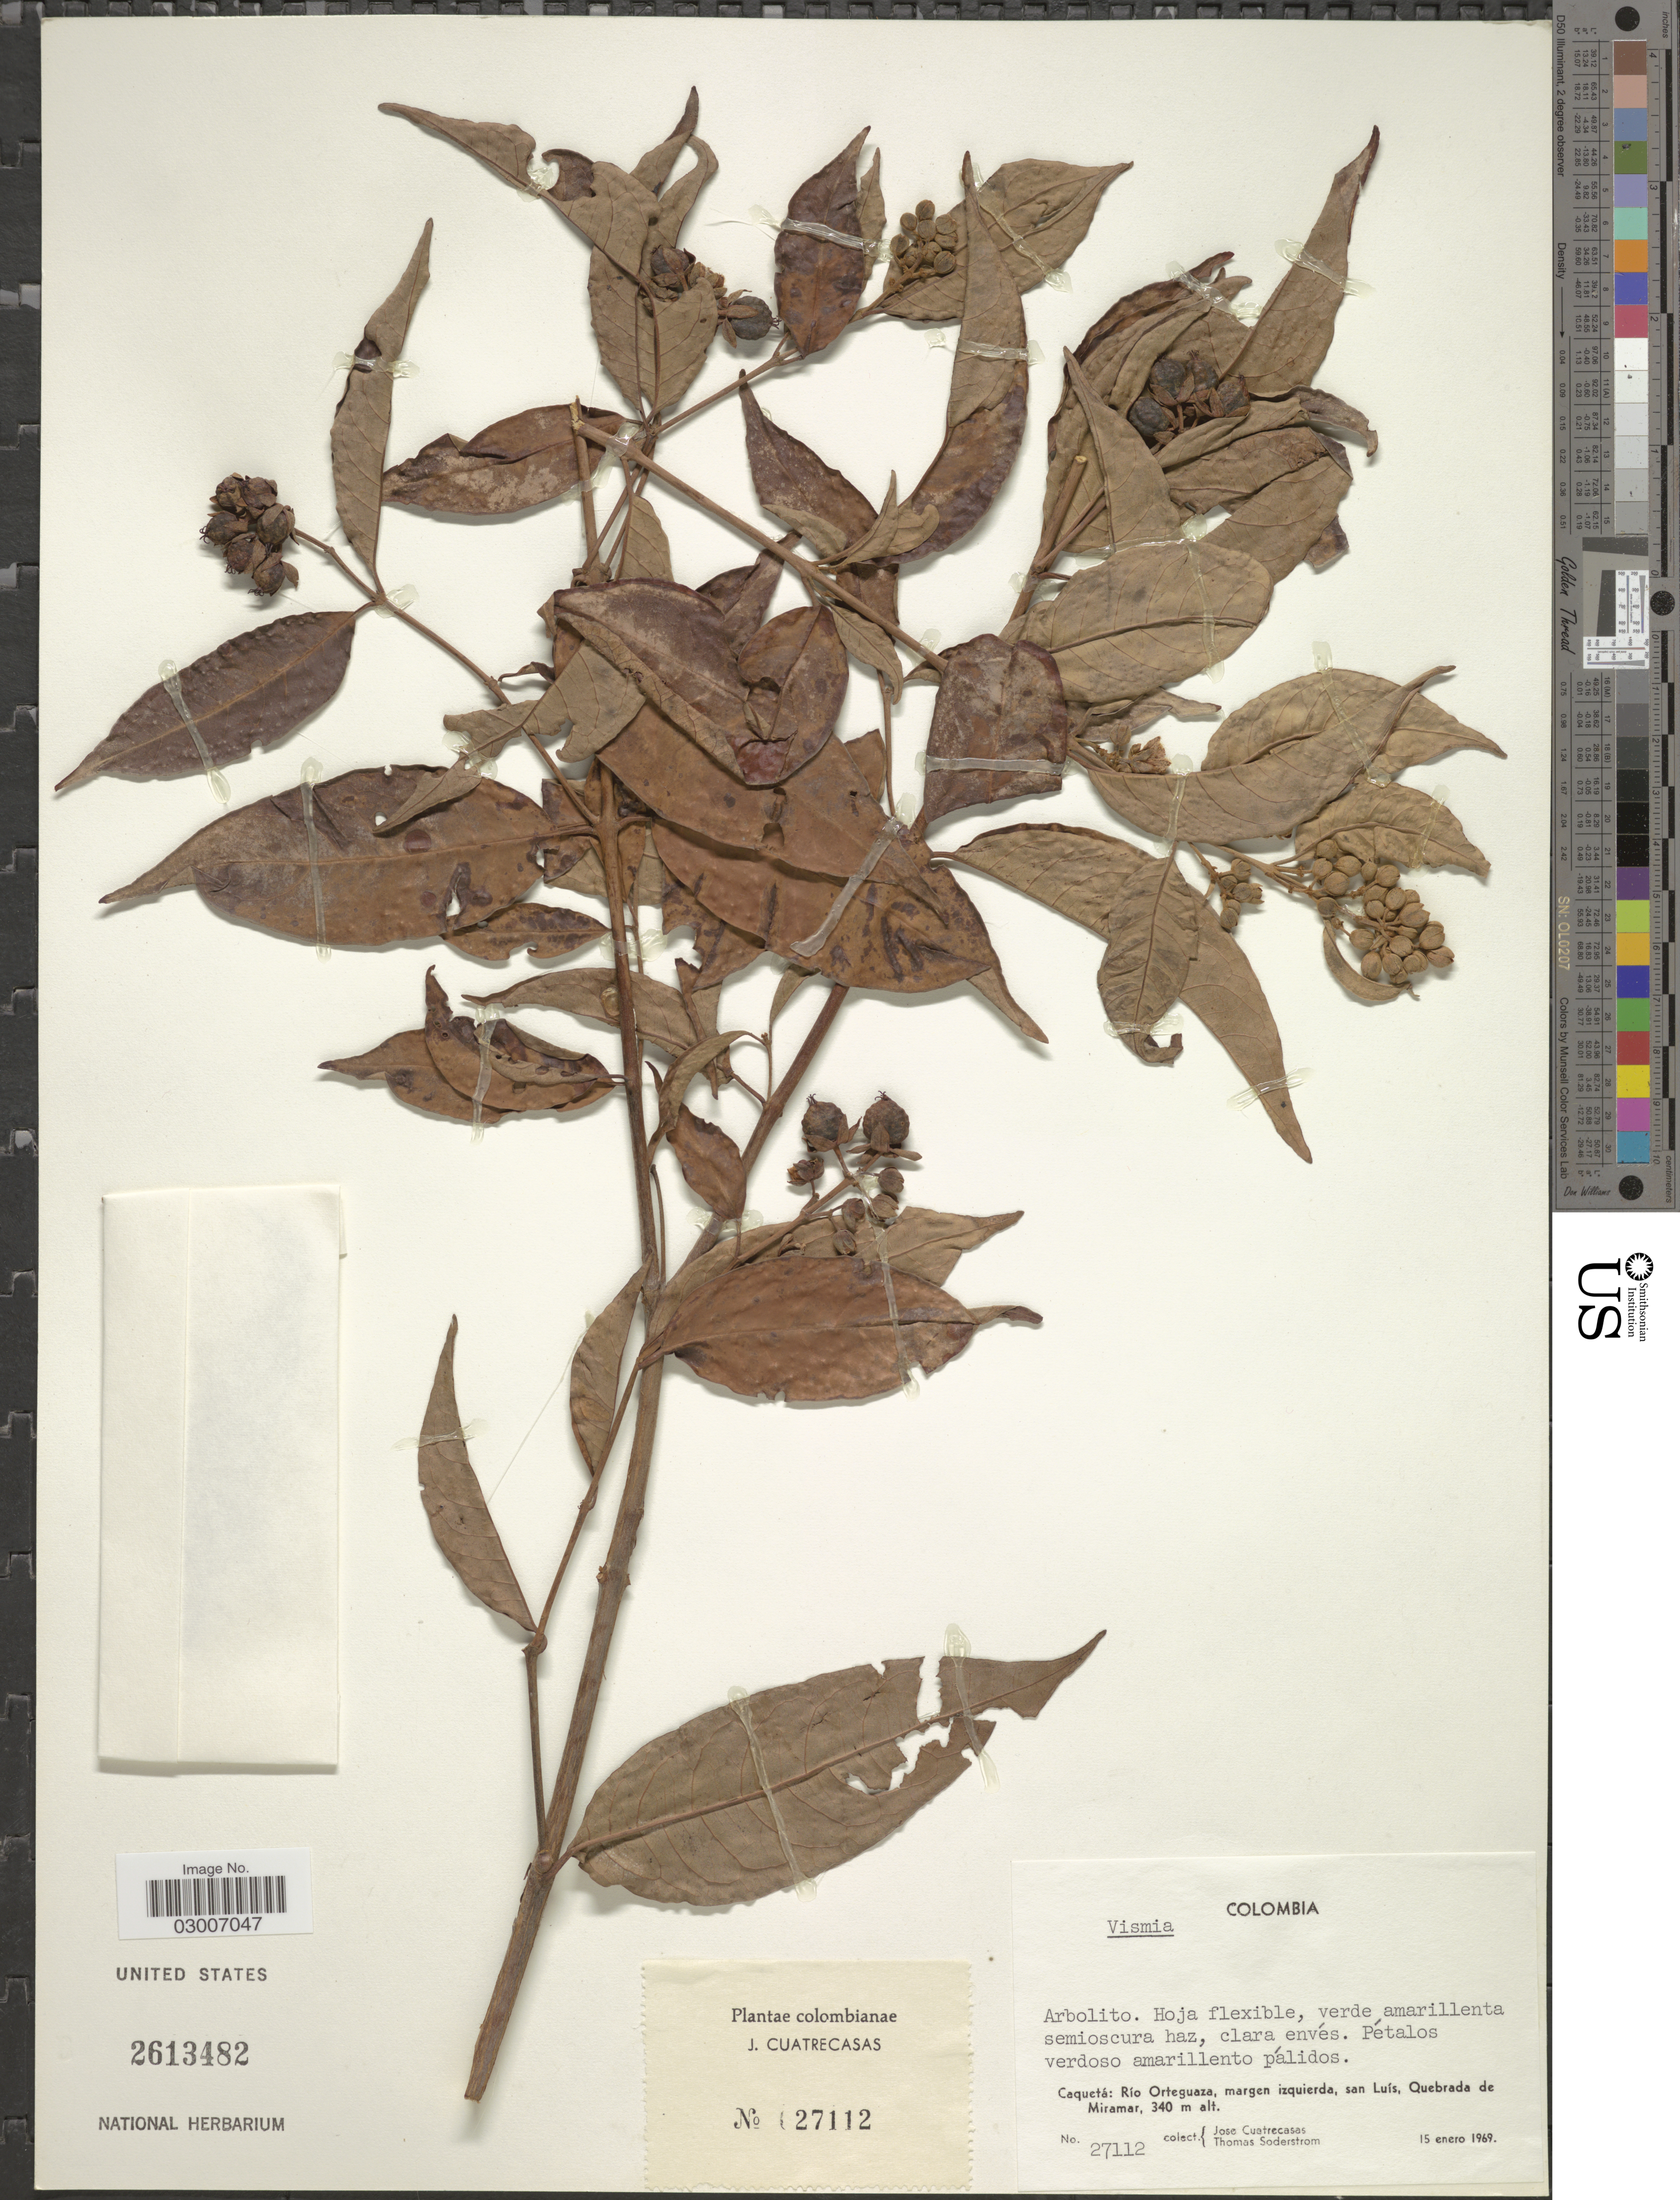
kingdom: Plantae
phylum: Tracheophyta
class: Magnoliopsida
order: Malpighiales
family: Hypericaceae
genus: Vismia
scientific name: Vismia sp.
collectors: J. Cuatrecasas & T. R. Soderstrom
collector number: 27112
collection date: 1969-01-15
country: Colombia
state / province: Caquetá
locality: Río Orteguaza, margen izquierda, san Luís, Quebrada de Miramar.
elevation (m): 340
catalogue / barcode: US 2613482